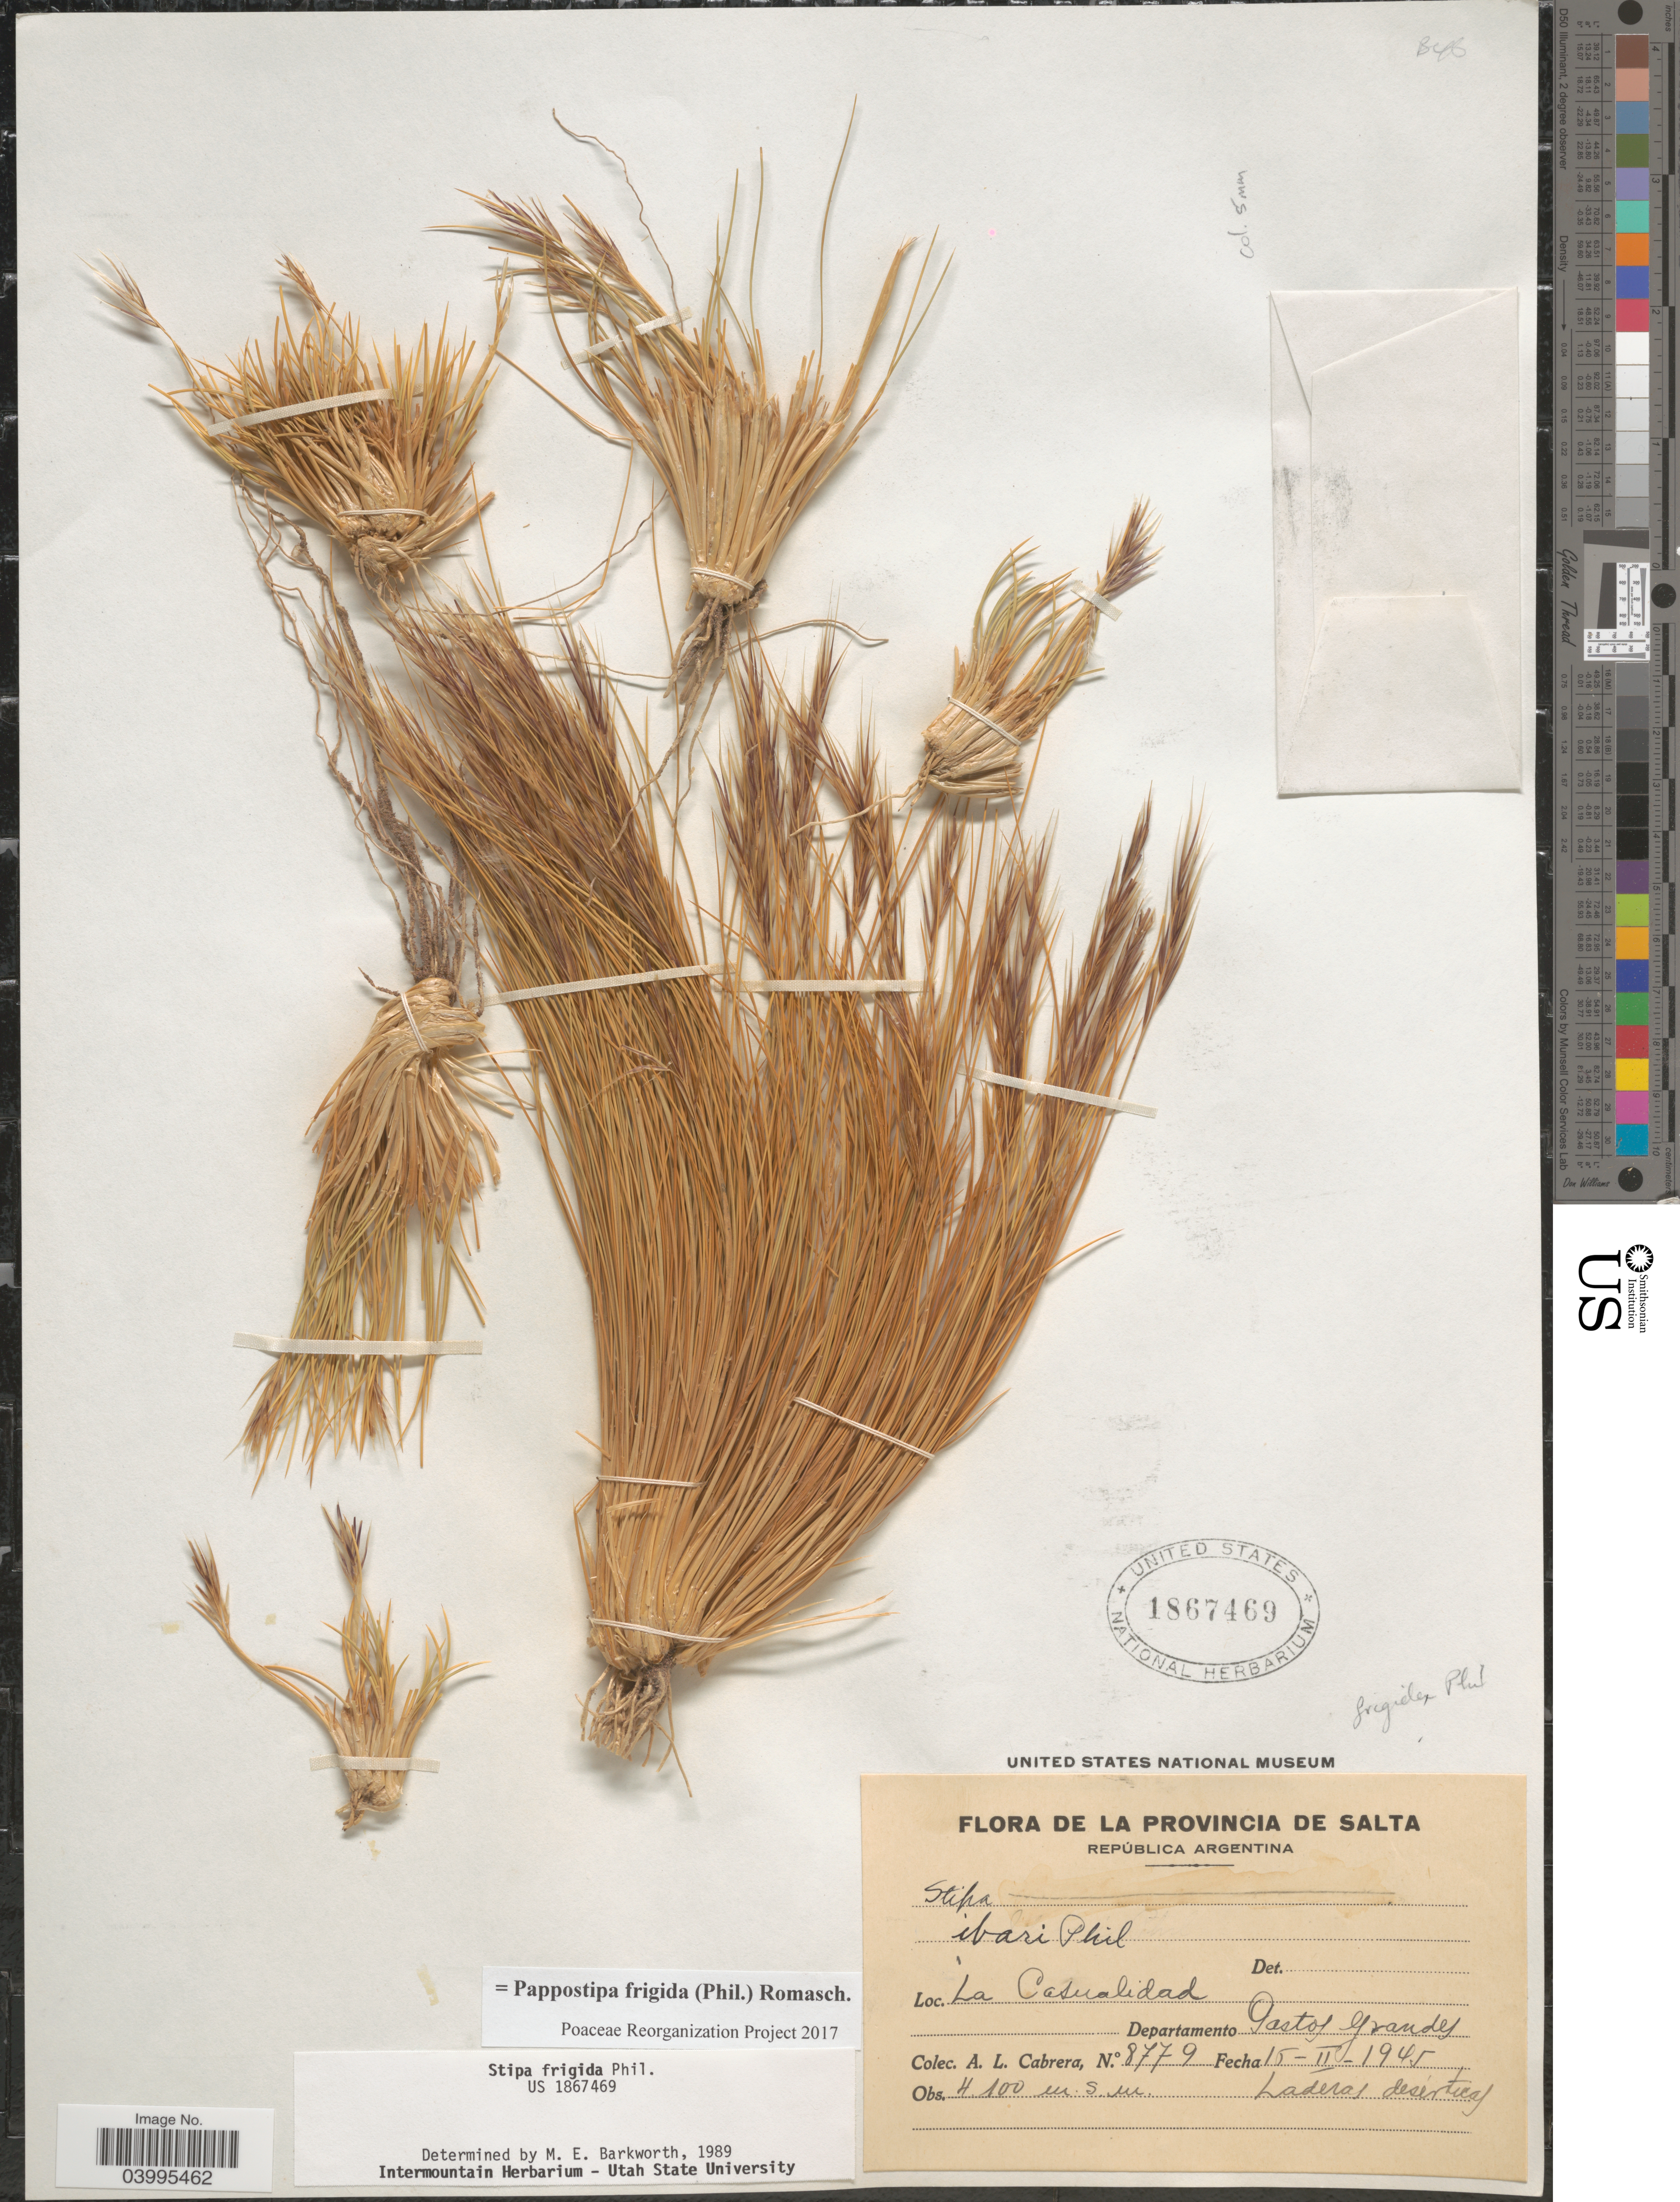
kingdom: Plantae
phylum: Tracheophyta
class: Liliopsida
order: Poales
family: Poaceae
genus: Pappostipa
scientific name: Pappostipa frigida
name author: (Phil.) Romasch.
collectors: A. L. Cabrera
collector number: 8779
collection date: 1945-02-15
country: Argentina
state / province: Salta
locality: La Casualidad. Departamento Pastos grandes.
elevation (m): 4100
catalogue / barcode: US 1867469